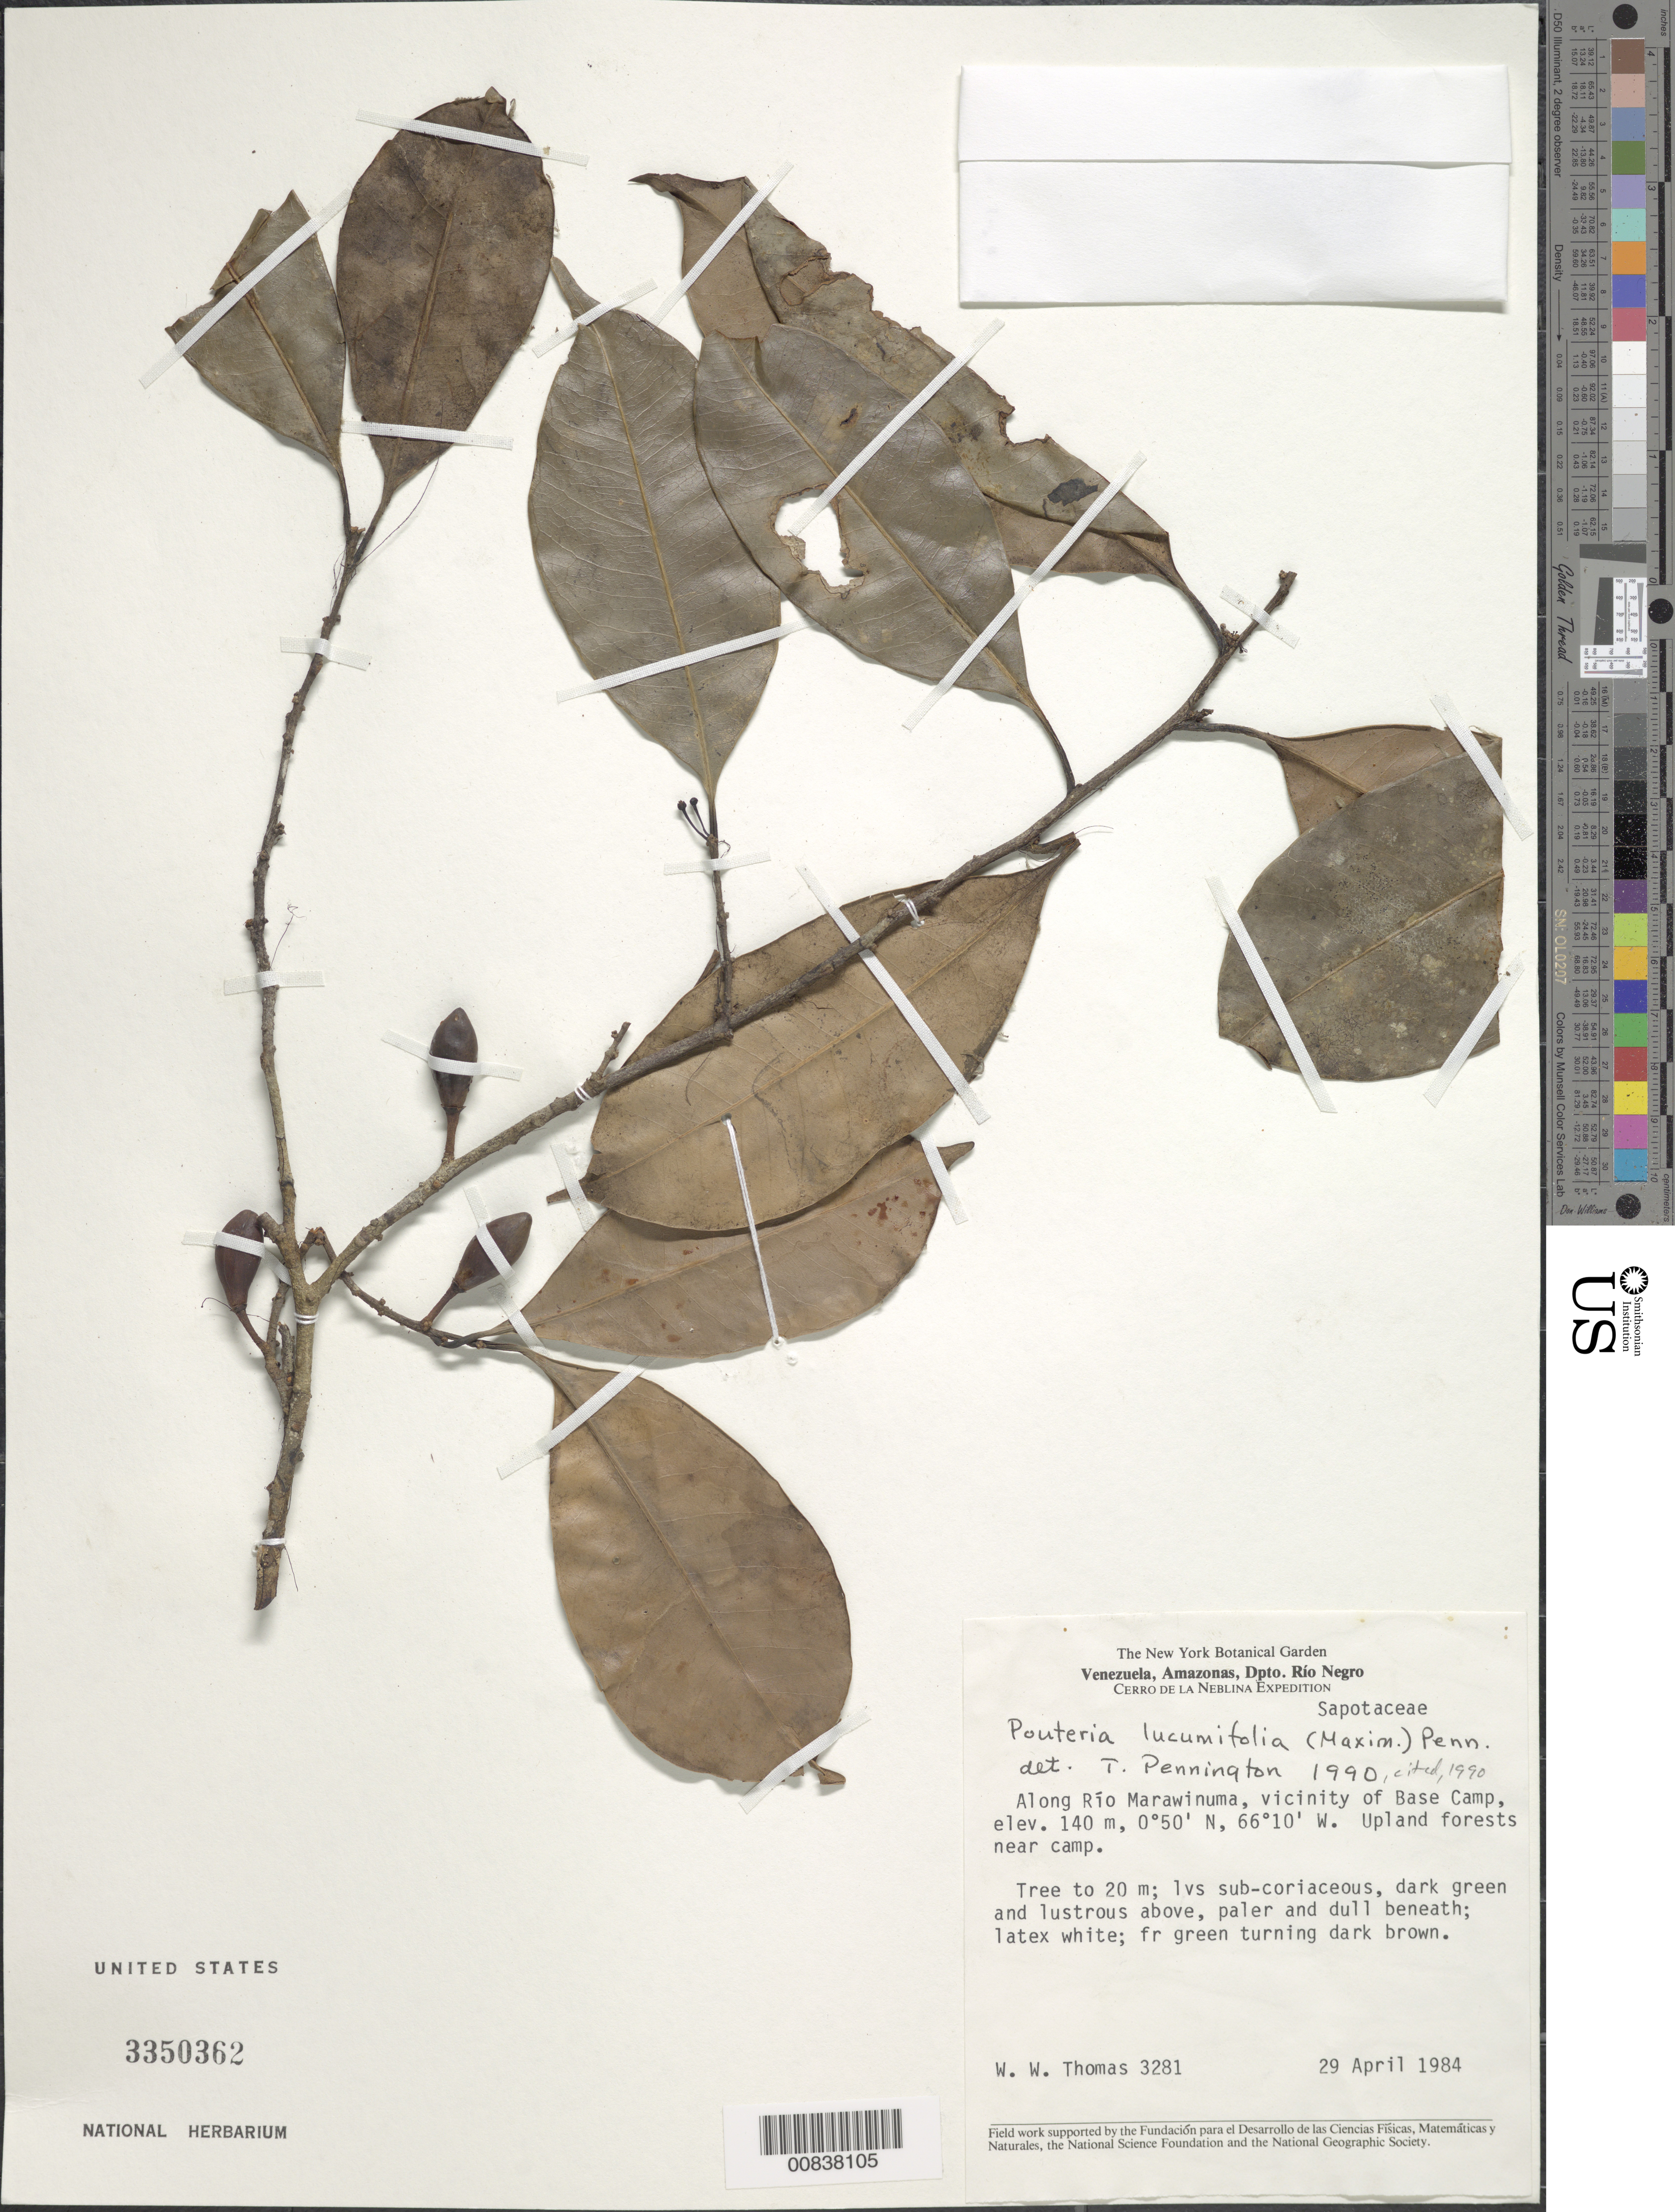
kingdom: Plantae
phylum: Tracheophyta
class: Magnoliopsida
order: Ericales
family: Sapotaceae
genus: Pouteria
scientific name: Pouteria lucumifolia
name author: (Reissek ex Maxim.) T.D. Penn.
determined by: Pennington, T. D., (K)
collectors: W. W. Thomas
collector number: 3281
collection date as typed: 29-Apr-84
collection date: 1984-04-29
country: Venezuela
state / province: Amazonas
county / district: Río Negro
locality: Cerro de La Neblina, along Río Marawinuma, vicinity of base camp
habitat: Upland forests near camp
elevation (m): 140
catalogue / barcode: US 3350362